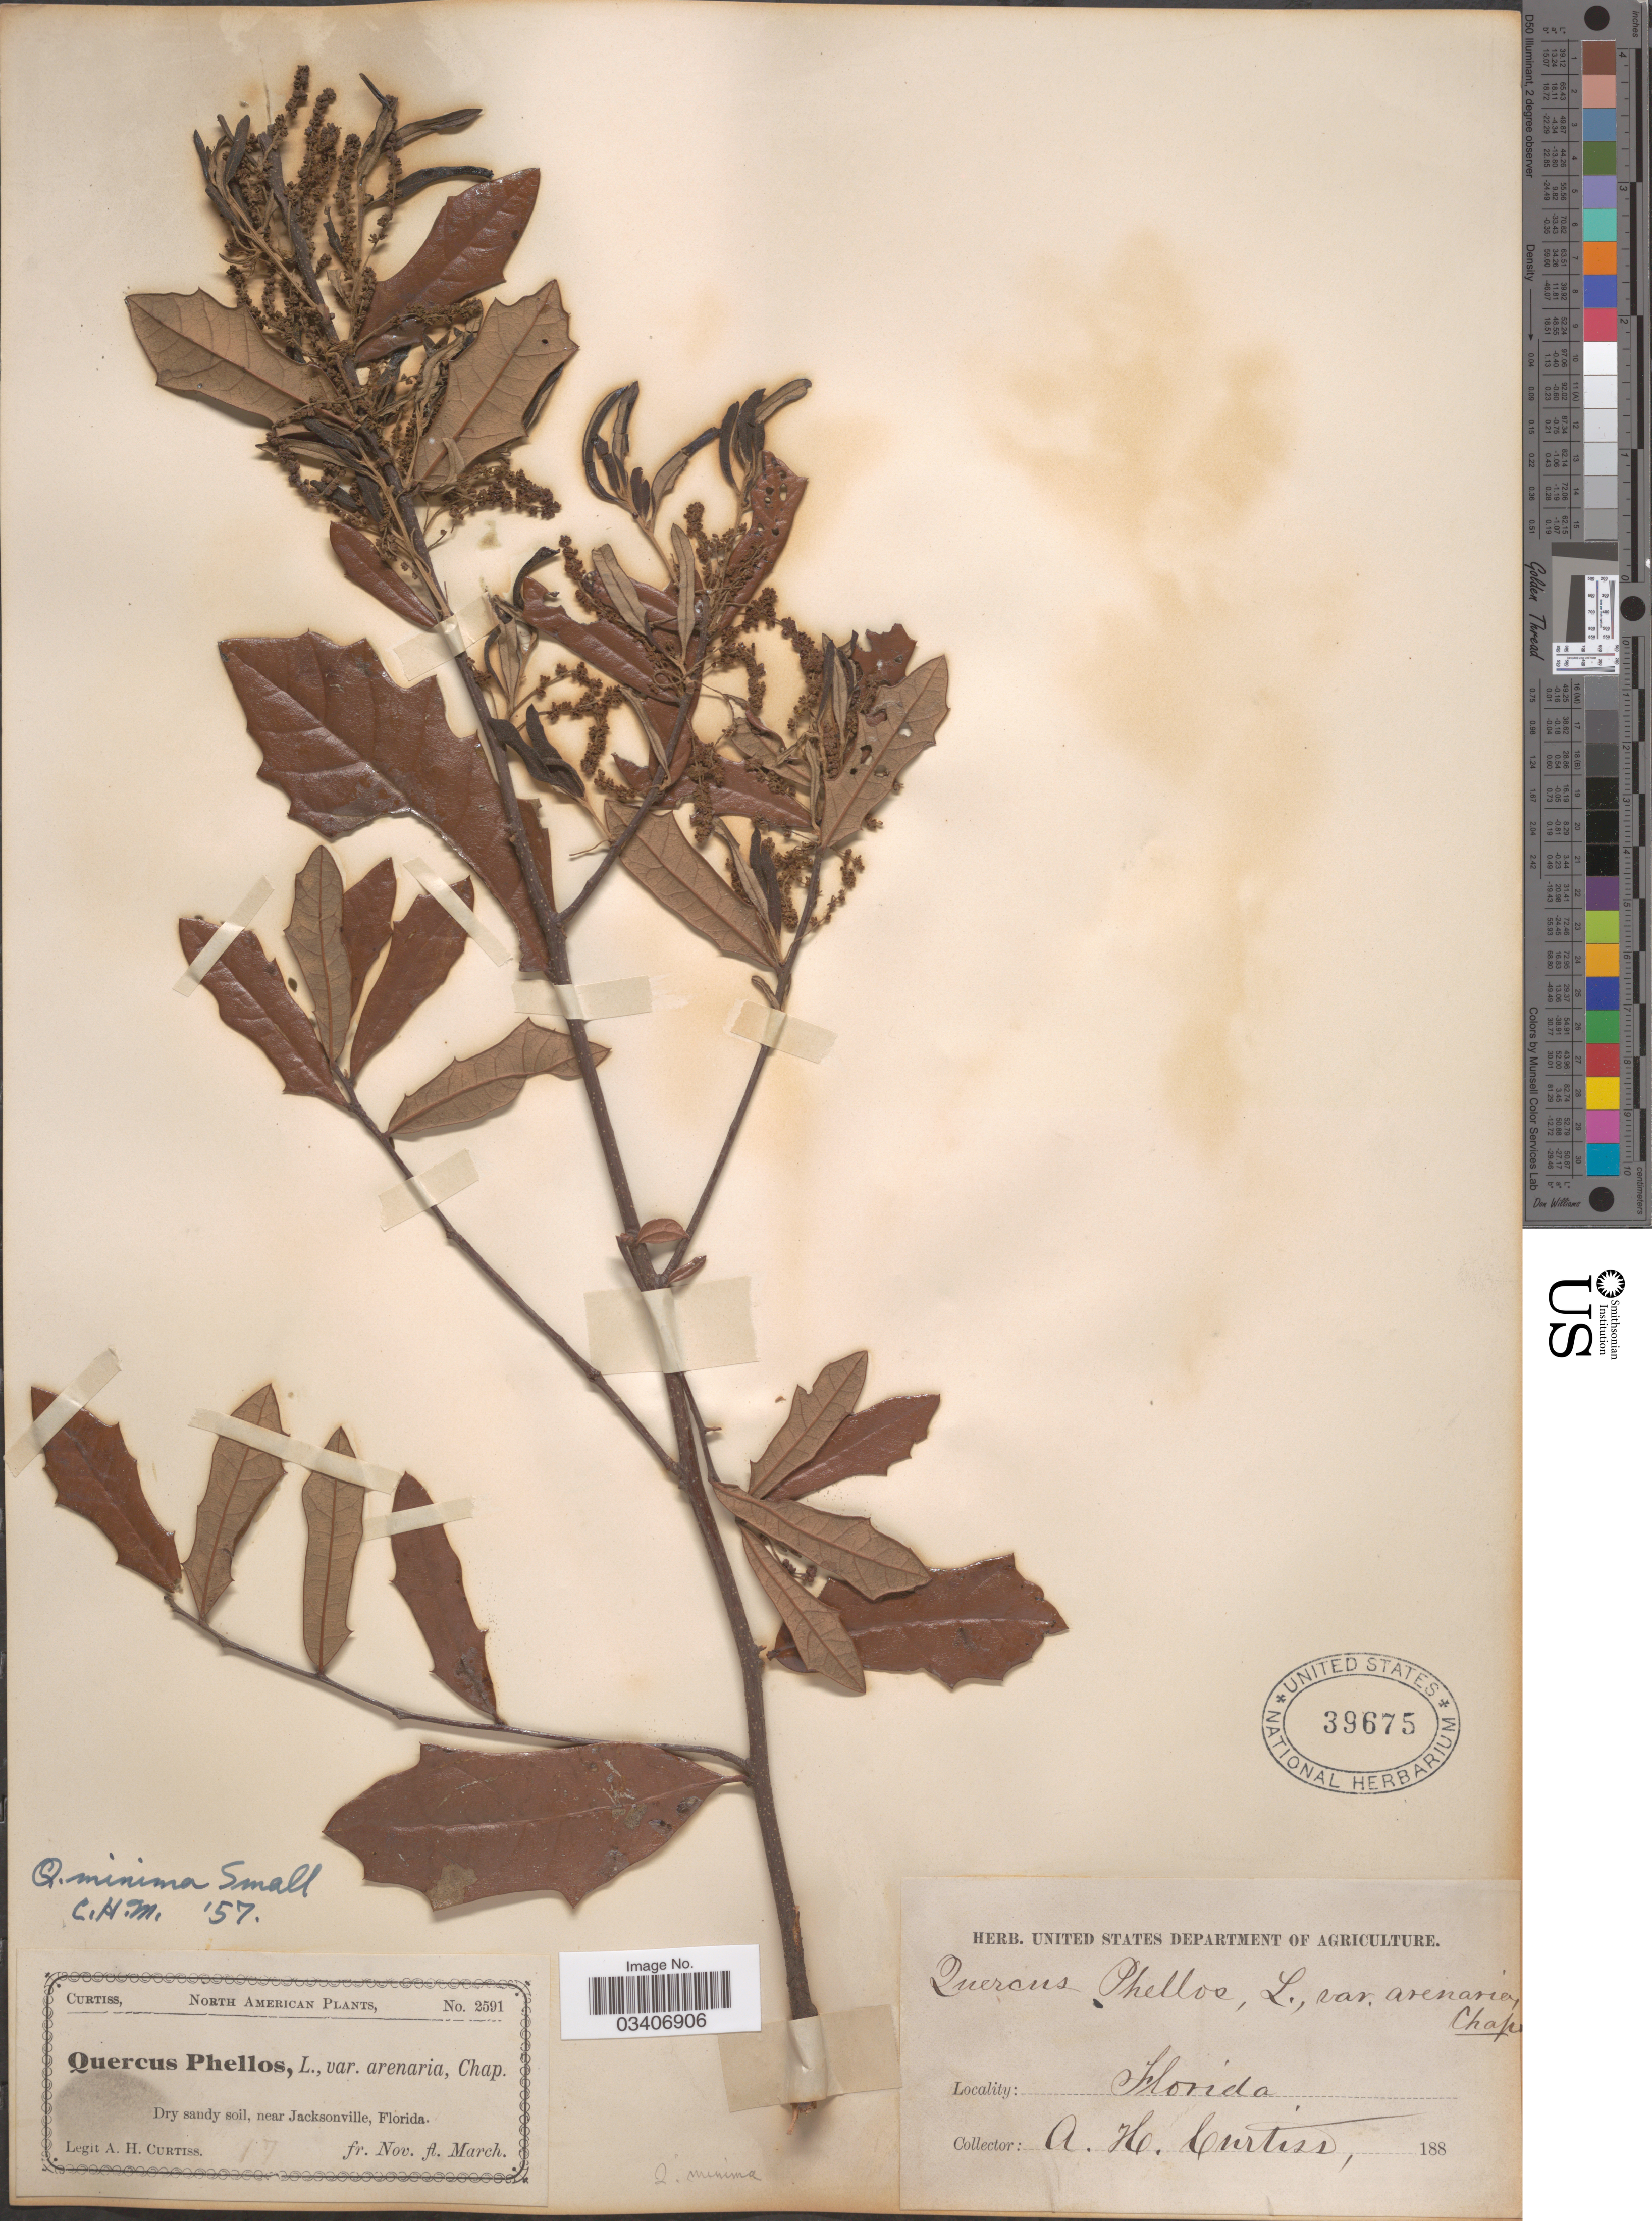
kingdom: Plantae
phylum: Tracheophyta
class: Magnoliopsida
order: Fagales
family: Fagaceae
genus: Quercus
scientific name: Quercus minima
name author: (Sarg.) Small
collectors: A. H. Curtiss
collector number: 2591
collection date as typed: fr. Nov. fl. March. 188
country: United States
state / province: Florida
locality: Near Jacksonville.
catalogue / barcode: US 39675